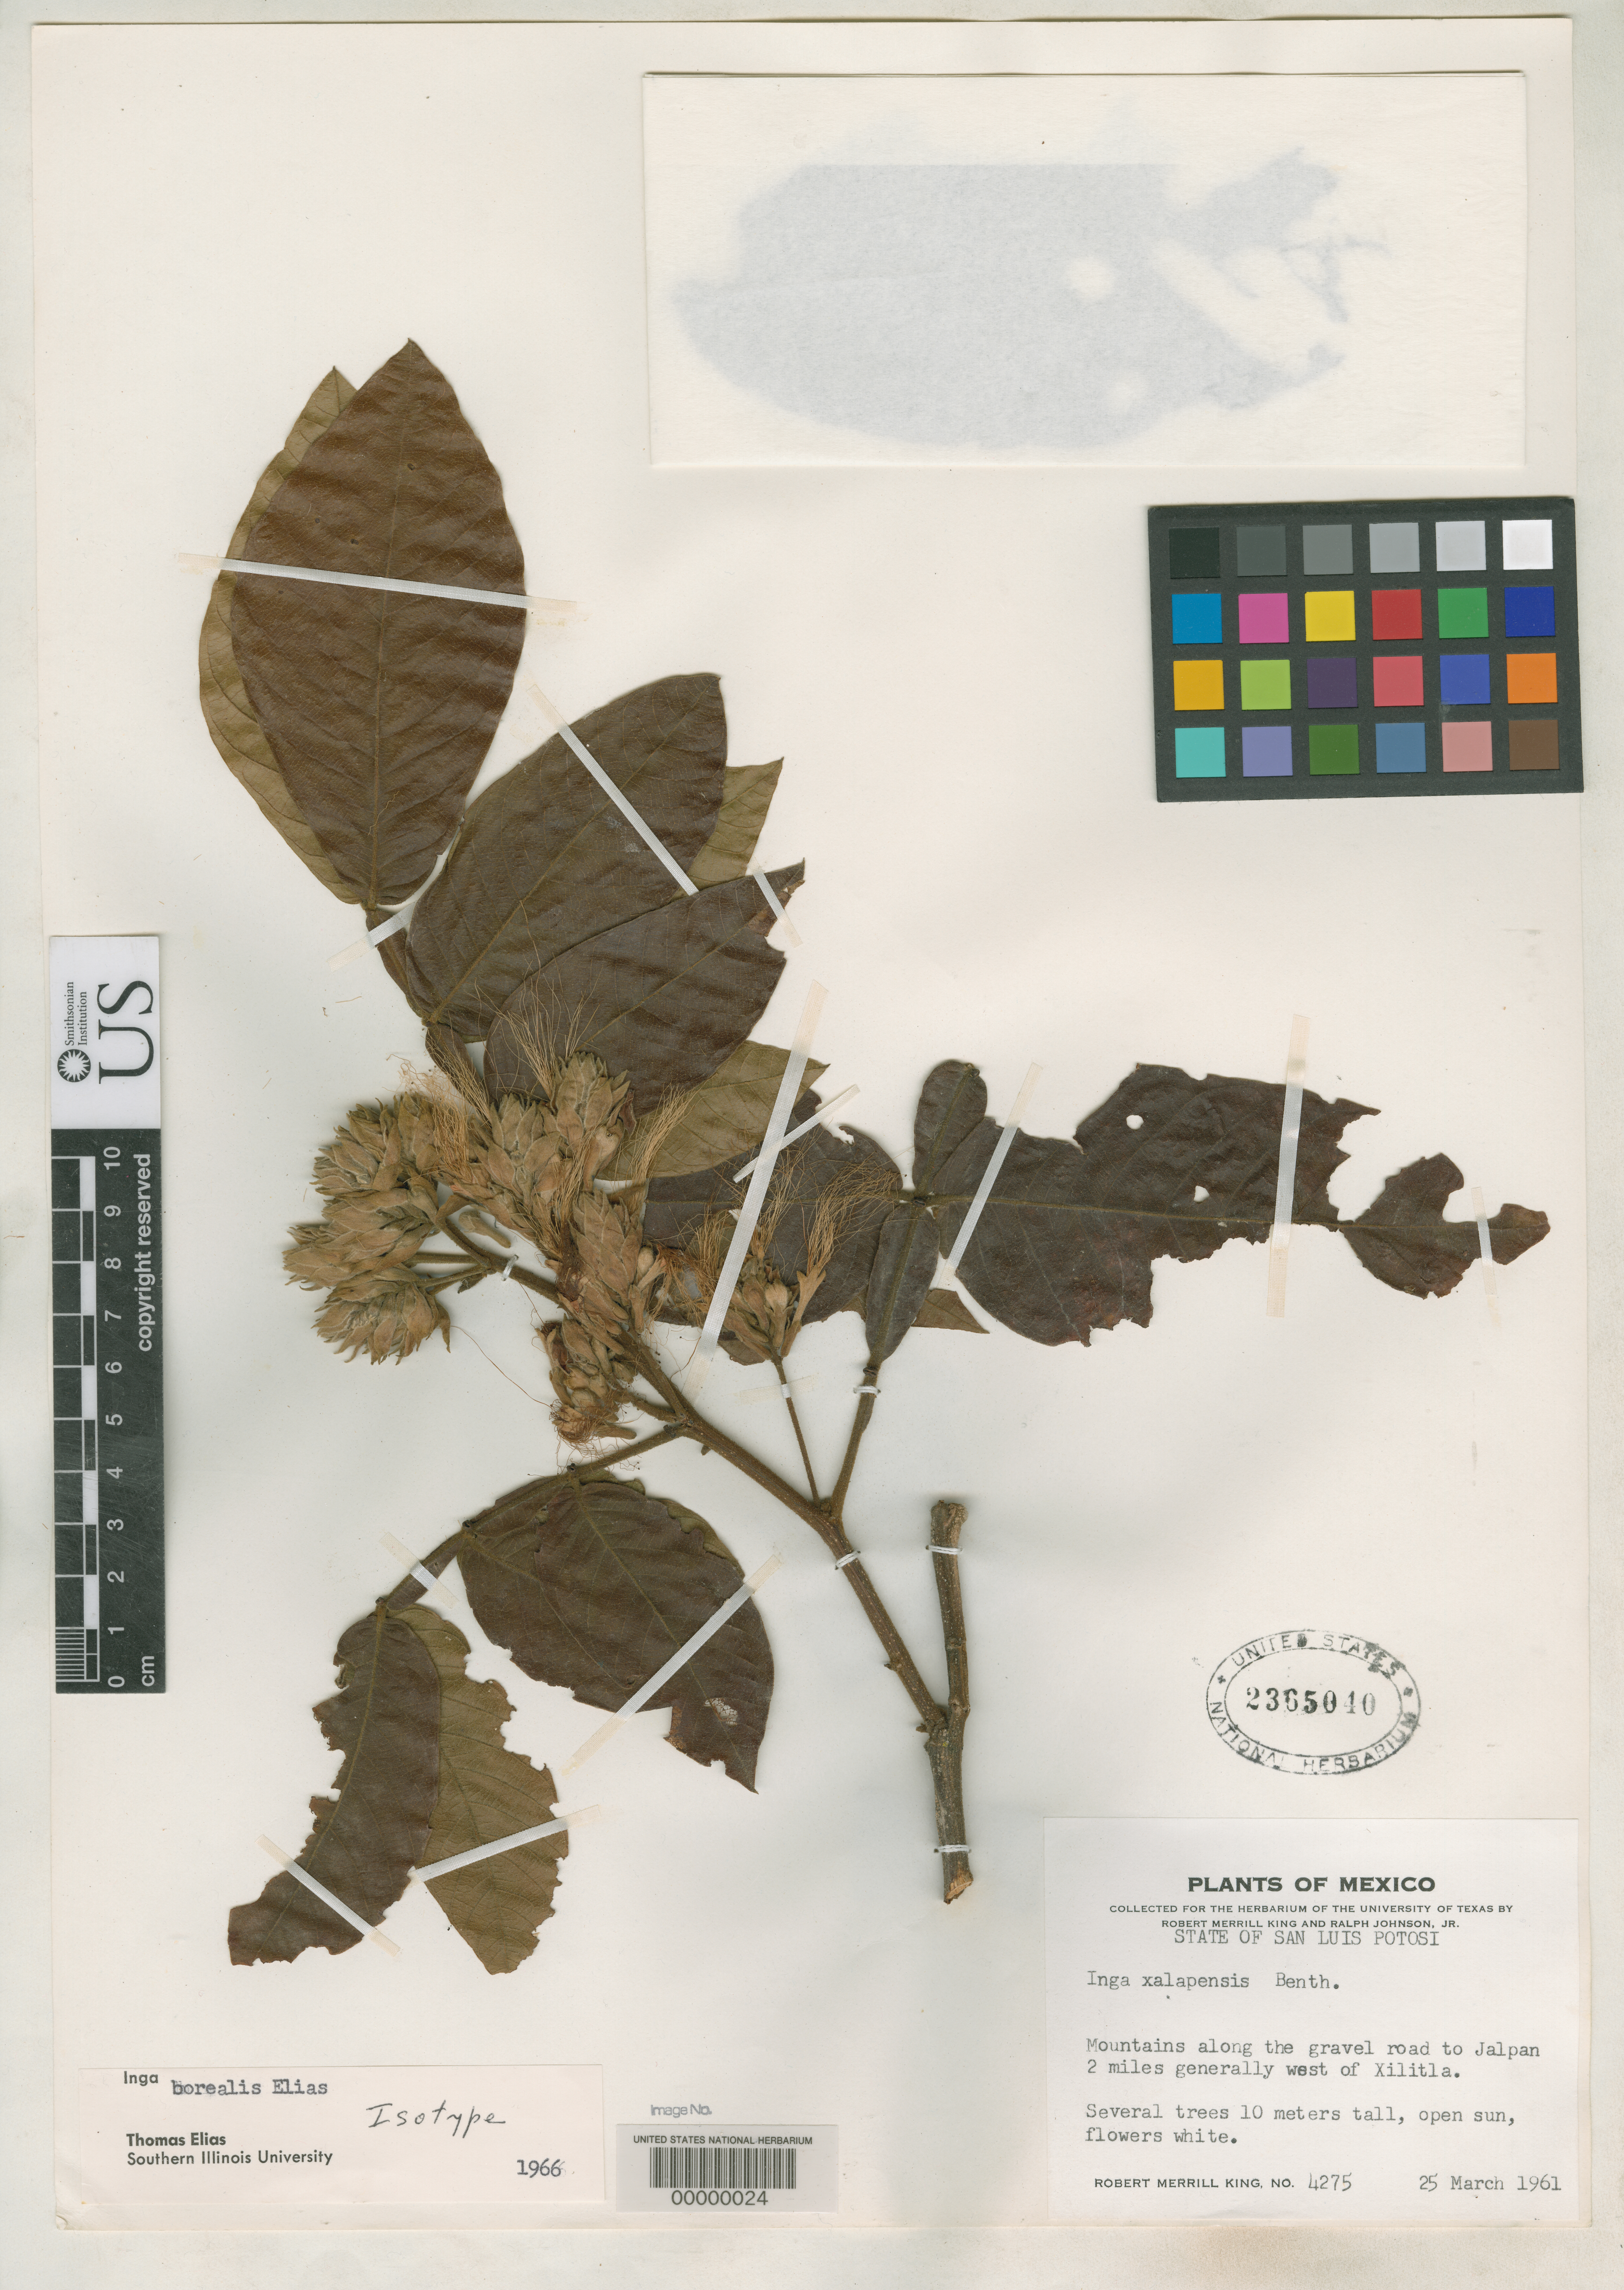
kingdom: Plantae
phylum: Tracheophyta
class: Magnoliopsida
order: Fabales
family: Fabaceae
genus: Inga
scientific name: Inga borealis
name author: T.S. Elias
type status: Isotype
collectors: R. M. King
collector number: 4275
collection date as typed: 25 Mar 1961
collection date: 1961-03-25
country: Mexico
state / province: San Luis Potosi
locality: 2 miles W of Xilitia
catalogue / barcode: US 2365040